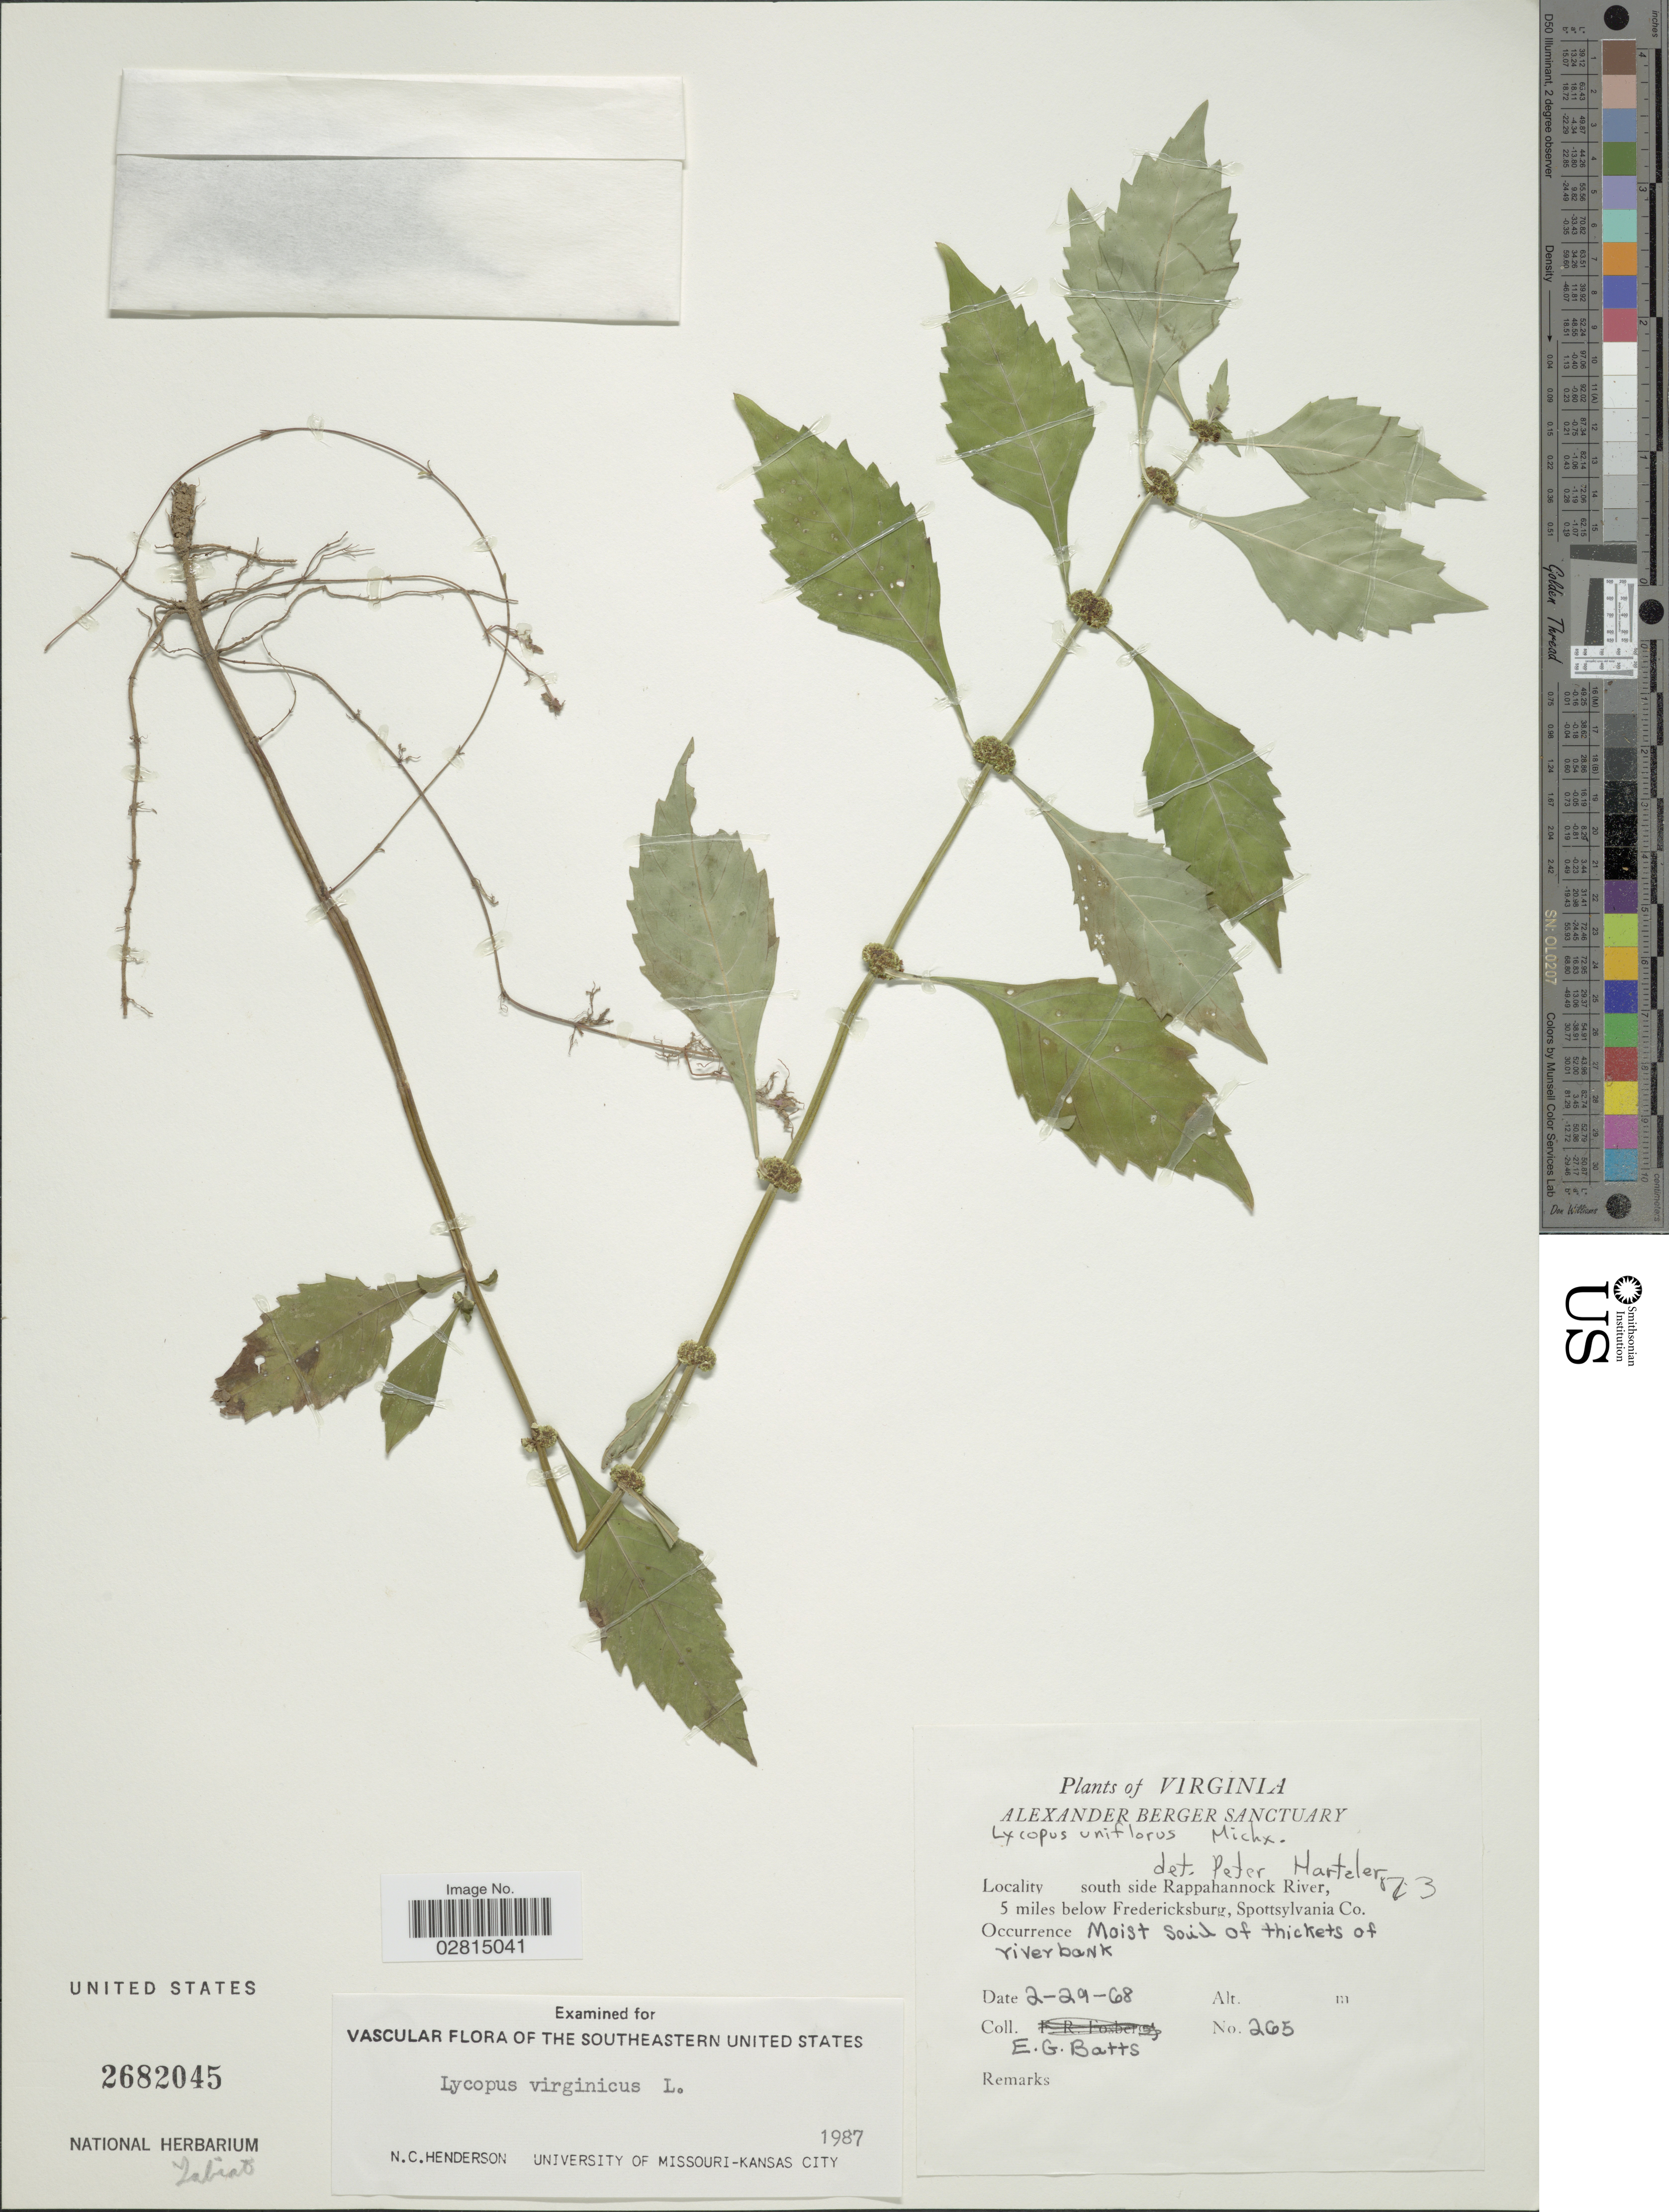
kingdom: Plantae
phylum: Tracheophyta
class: Magnoliopsida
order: Lamiales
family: Lamiaceae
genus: Lycopus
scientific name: Lycopus virginicus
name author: L.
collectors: E. Batts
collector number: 265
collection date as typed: Transcribed d/m/y: 29/2/68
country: United States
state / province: Virginia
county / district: Spotsylvania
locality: South side Rappahannock River, 5 miles below Fredericksburg, Spottsylvania Co.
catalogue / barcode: US 2682045